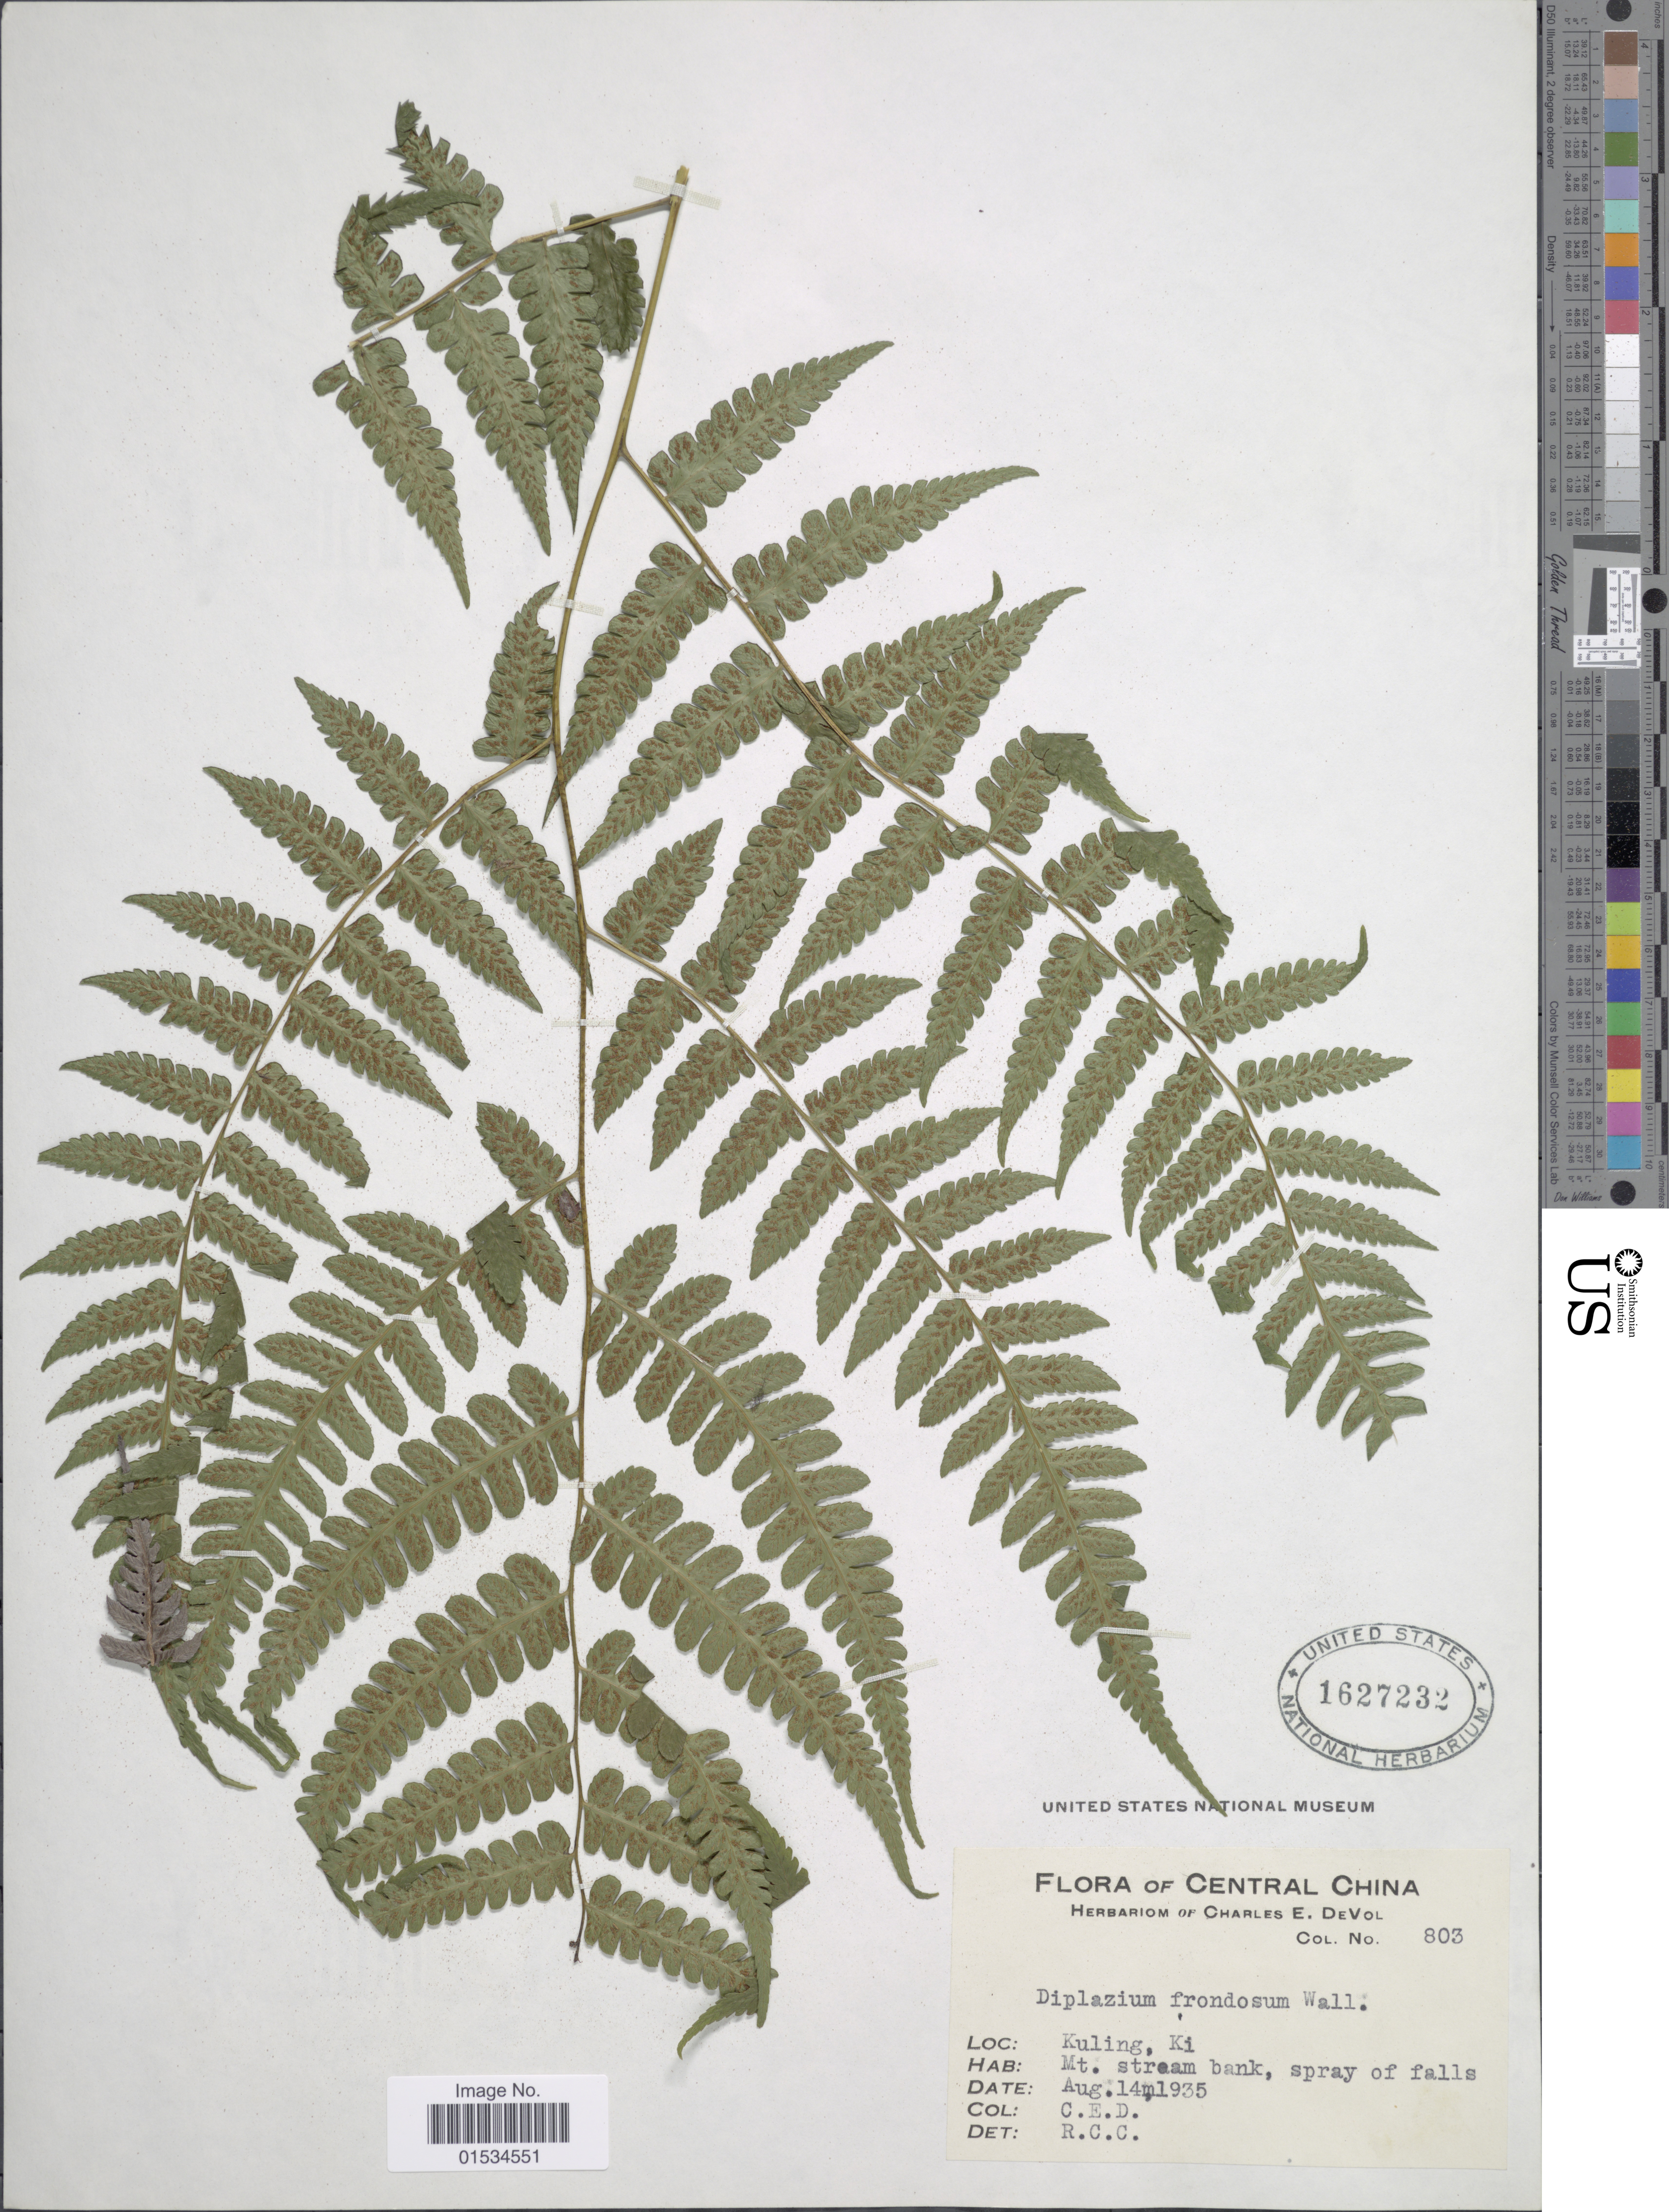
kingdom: Plantae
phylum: Tracheophyta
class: Polypodiopsida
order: Polypodiales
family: Athyriaceae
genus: Diplazium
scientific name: Diplazium sp.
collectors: C. E. De Vol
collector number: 803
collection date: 1935-08-14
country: China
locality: Central China, Kuling, Ki, Mt. Stream bank, spray of falls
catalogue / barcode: US 1627232